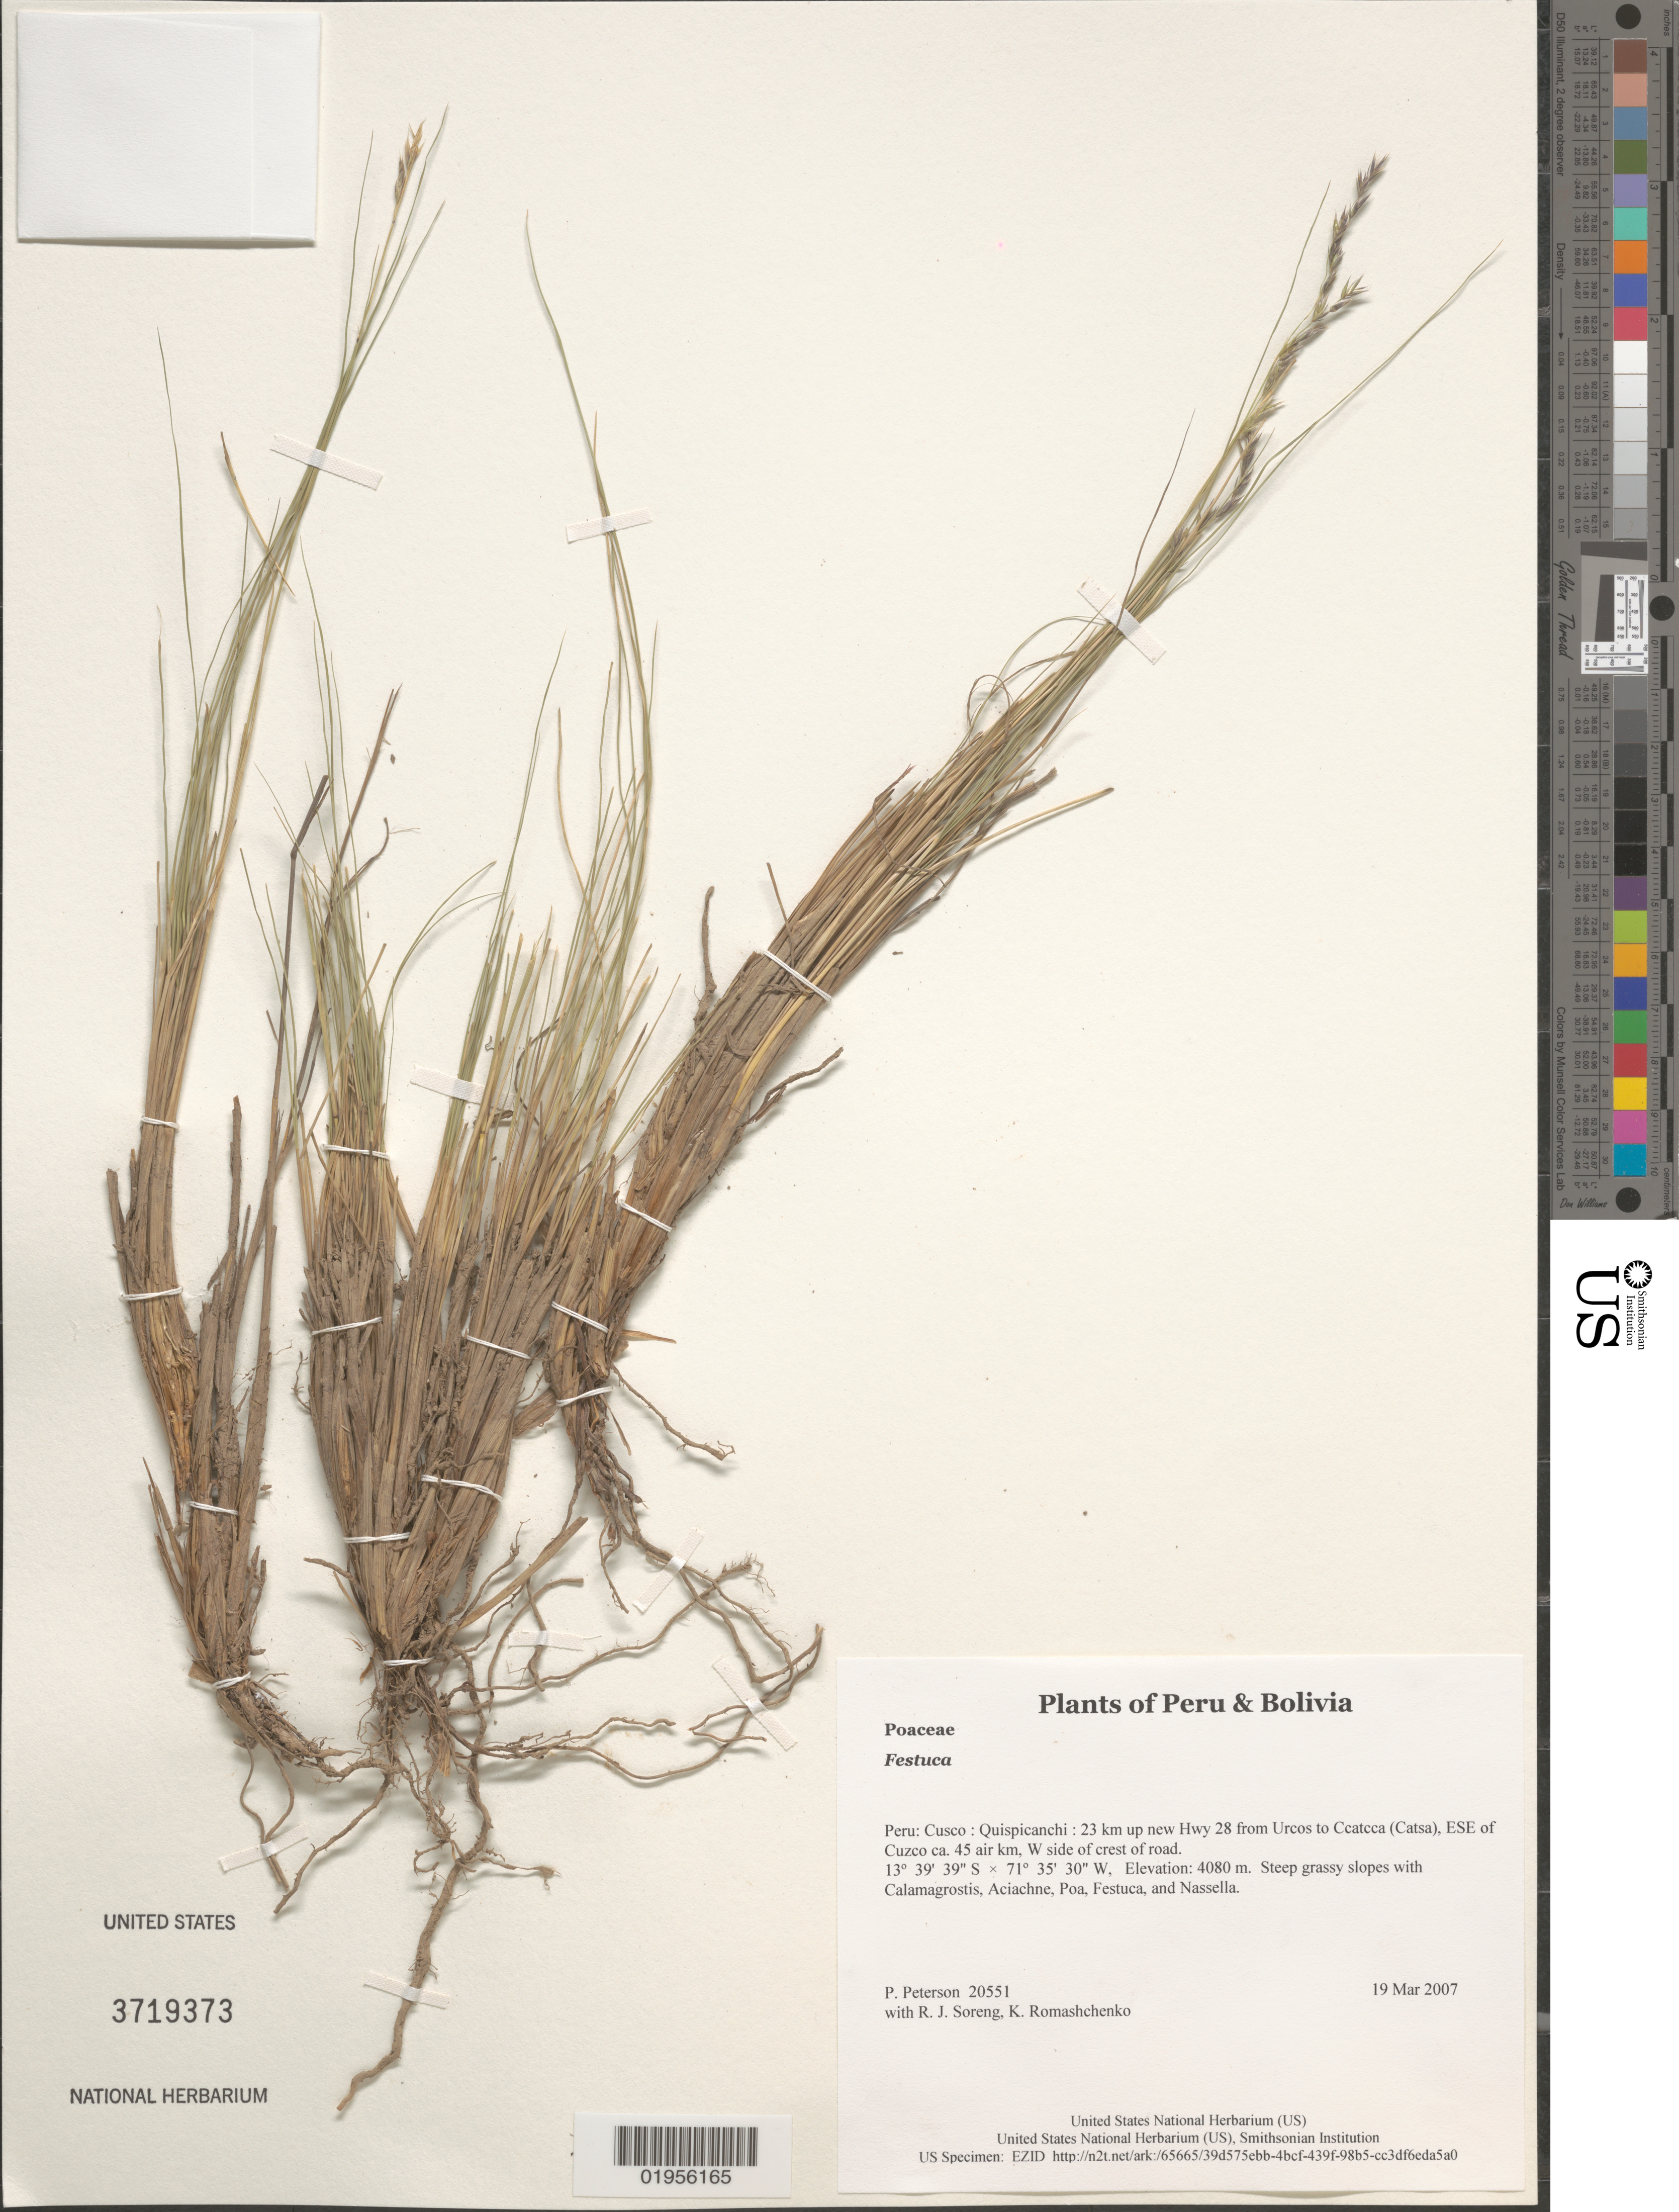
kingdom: Plantae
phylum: Tracheophyta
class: Liliopsida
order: Poales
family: Poaceae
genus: Festuca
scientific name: Festuca sp.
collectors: P. M. Peterson, R. J. Soreng & K. Romashchenko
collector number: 20551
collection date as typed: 19 Mar 2007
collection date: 2007-03-19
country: Peru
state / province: Cusco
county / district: Quispicanchis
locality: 23 km up new Hwy 28 from Urcos to Ccatcca (Catsa), ESE of Cuzco ca. 45 air km, W side of crest of road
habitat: Steep grassy slopes with Calamagrostis, Aciachne, Poa, Festuca, and Nassella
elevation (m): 4080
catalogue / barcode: US 3719373